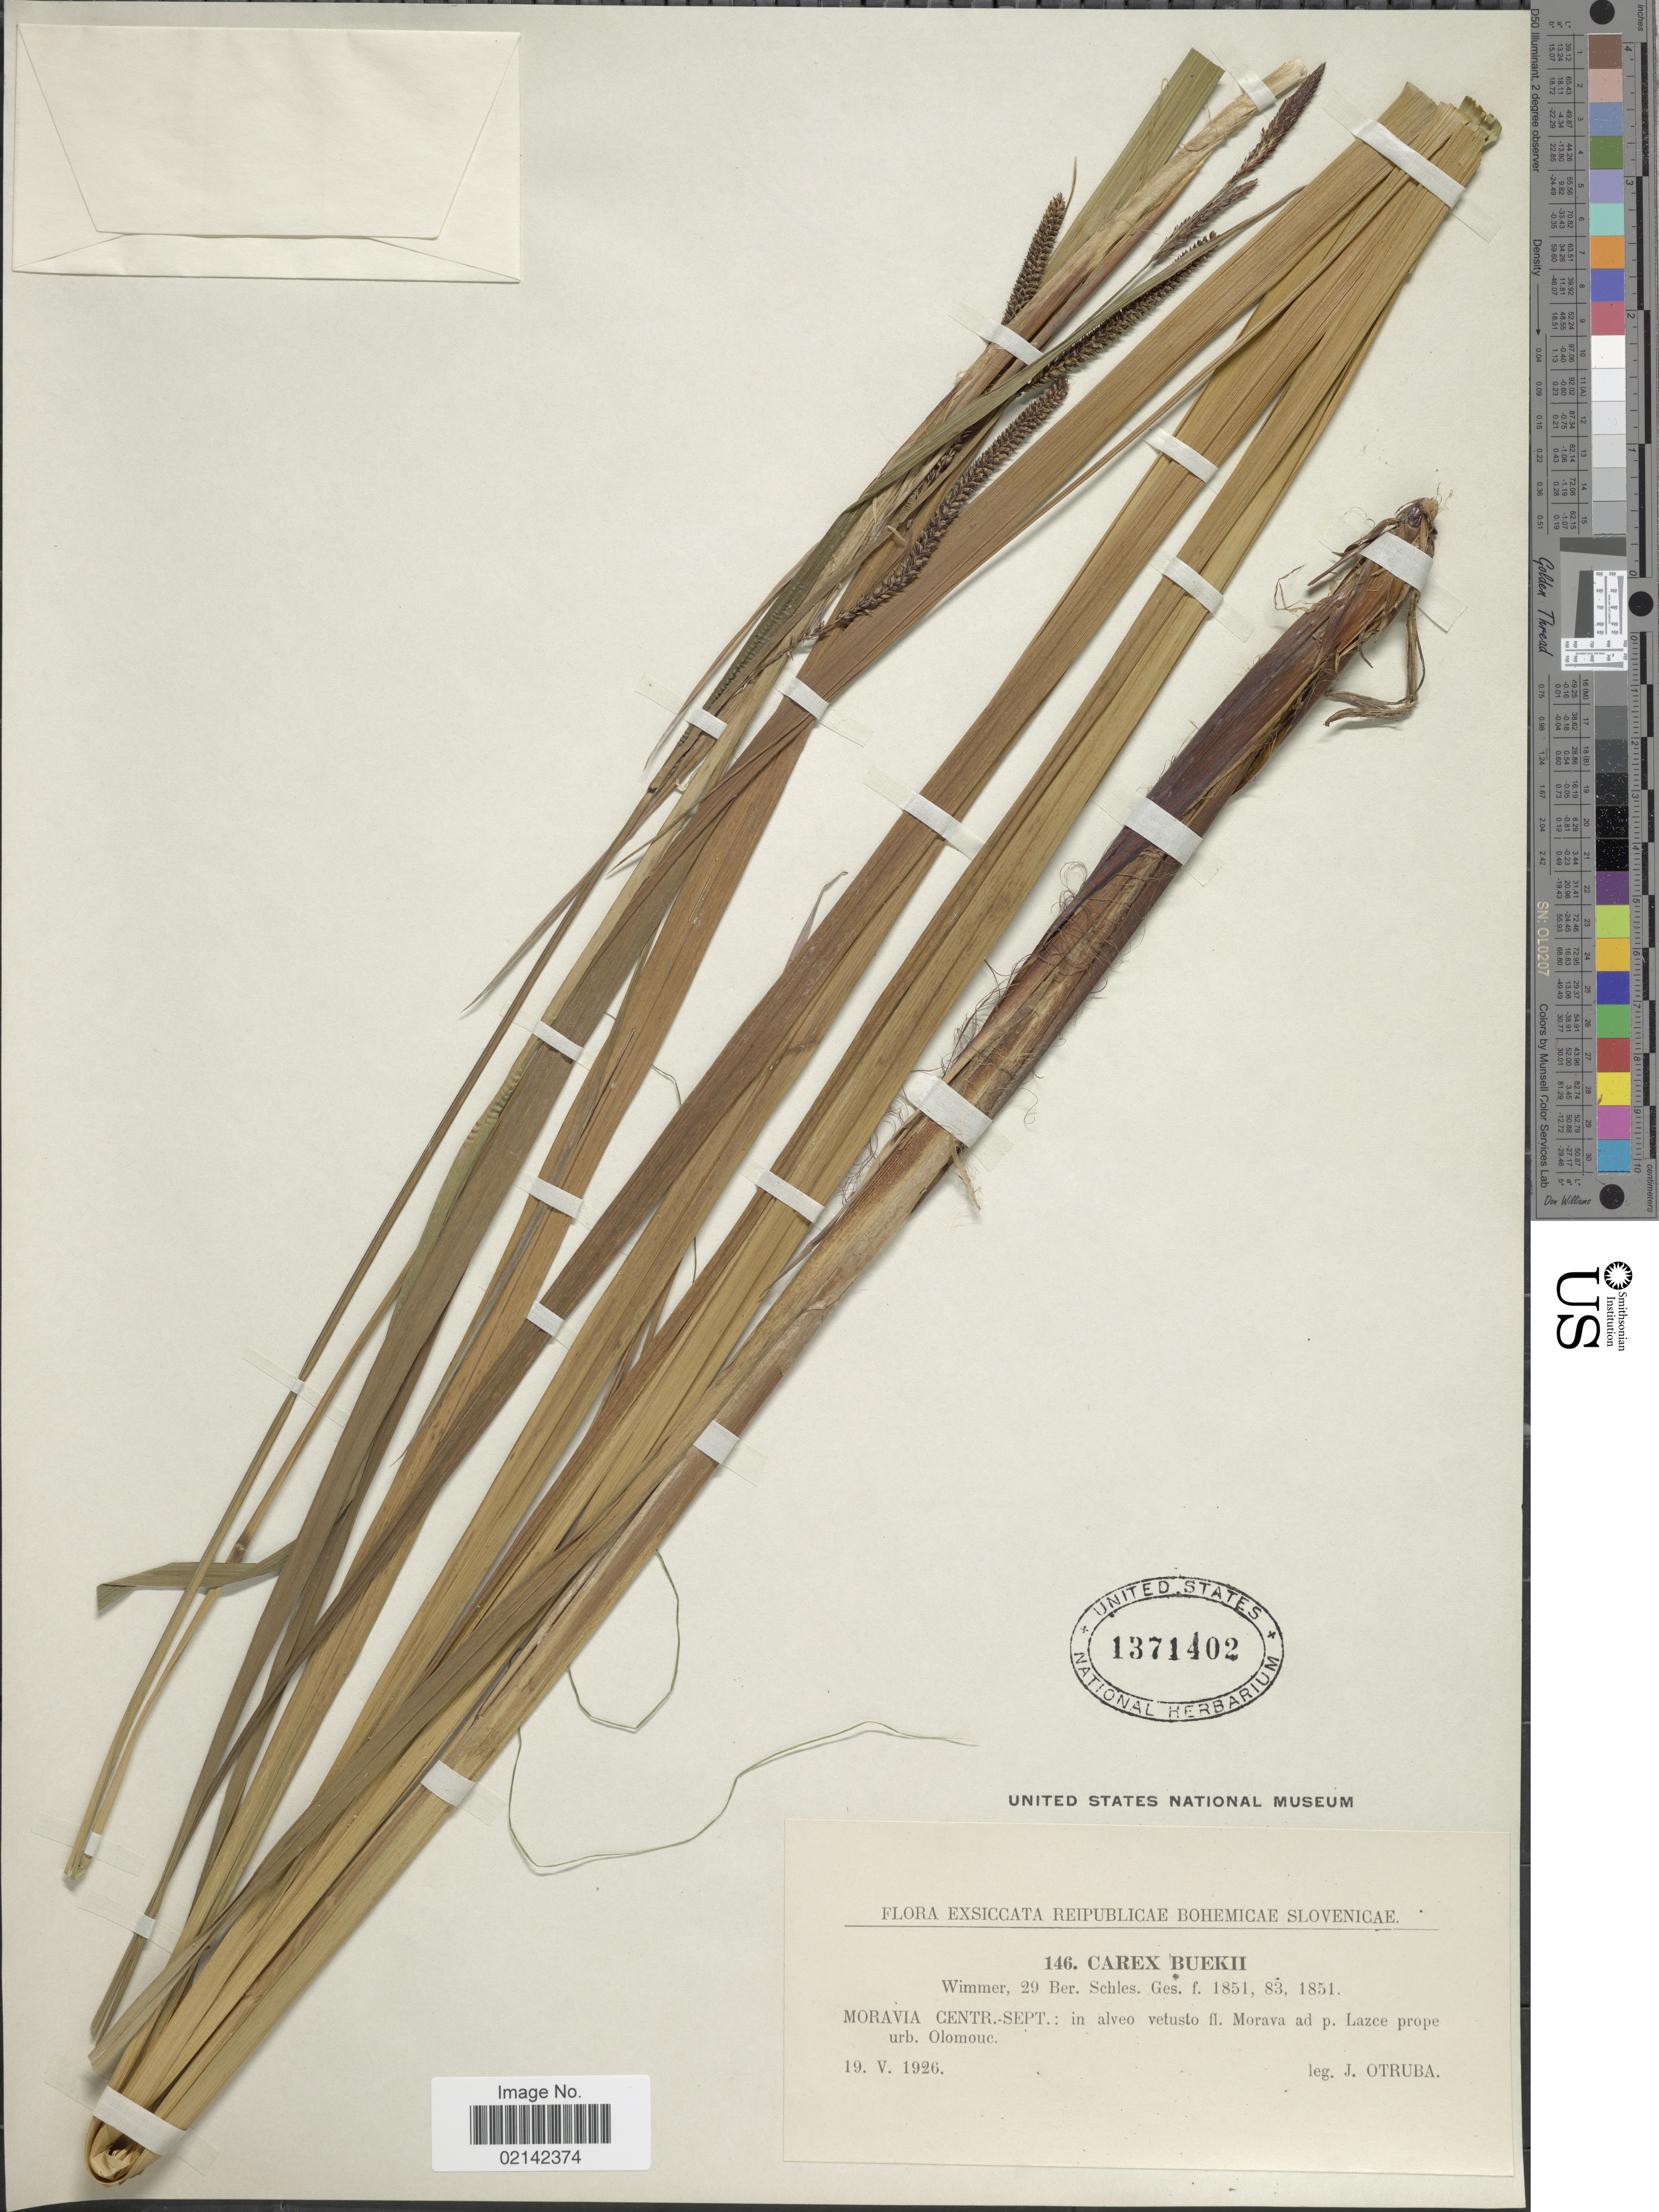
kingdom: Plantae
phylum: Tracheophyta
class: Liliopsida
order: Poales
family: Cyperaceae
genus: Carex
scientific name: Carex buekii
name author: Wimm.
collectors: J. Otruba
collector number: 146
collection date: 1926-05-19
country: Czechia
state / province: Olomouc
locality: Reipublicae Bohemicae Slovenicae. Moravia Centr.-Sept.: fl. Morava ad p. Lazce prope urb. Olomouc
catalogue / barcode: US 1371402